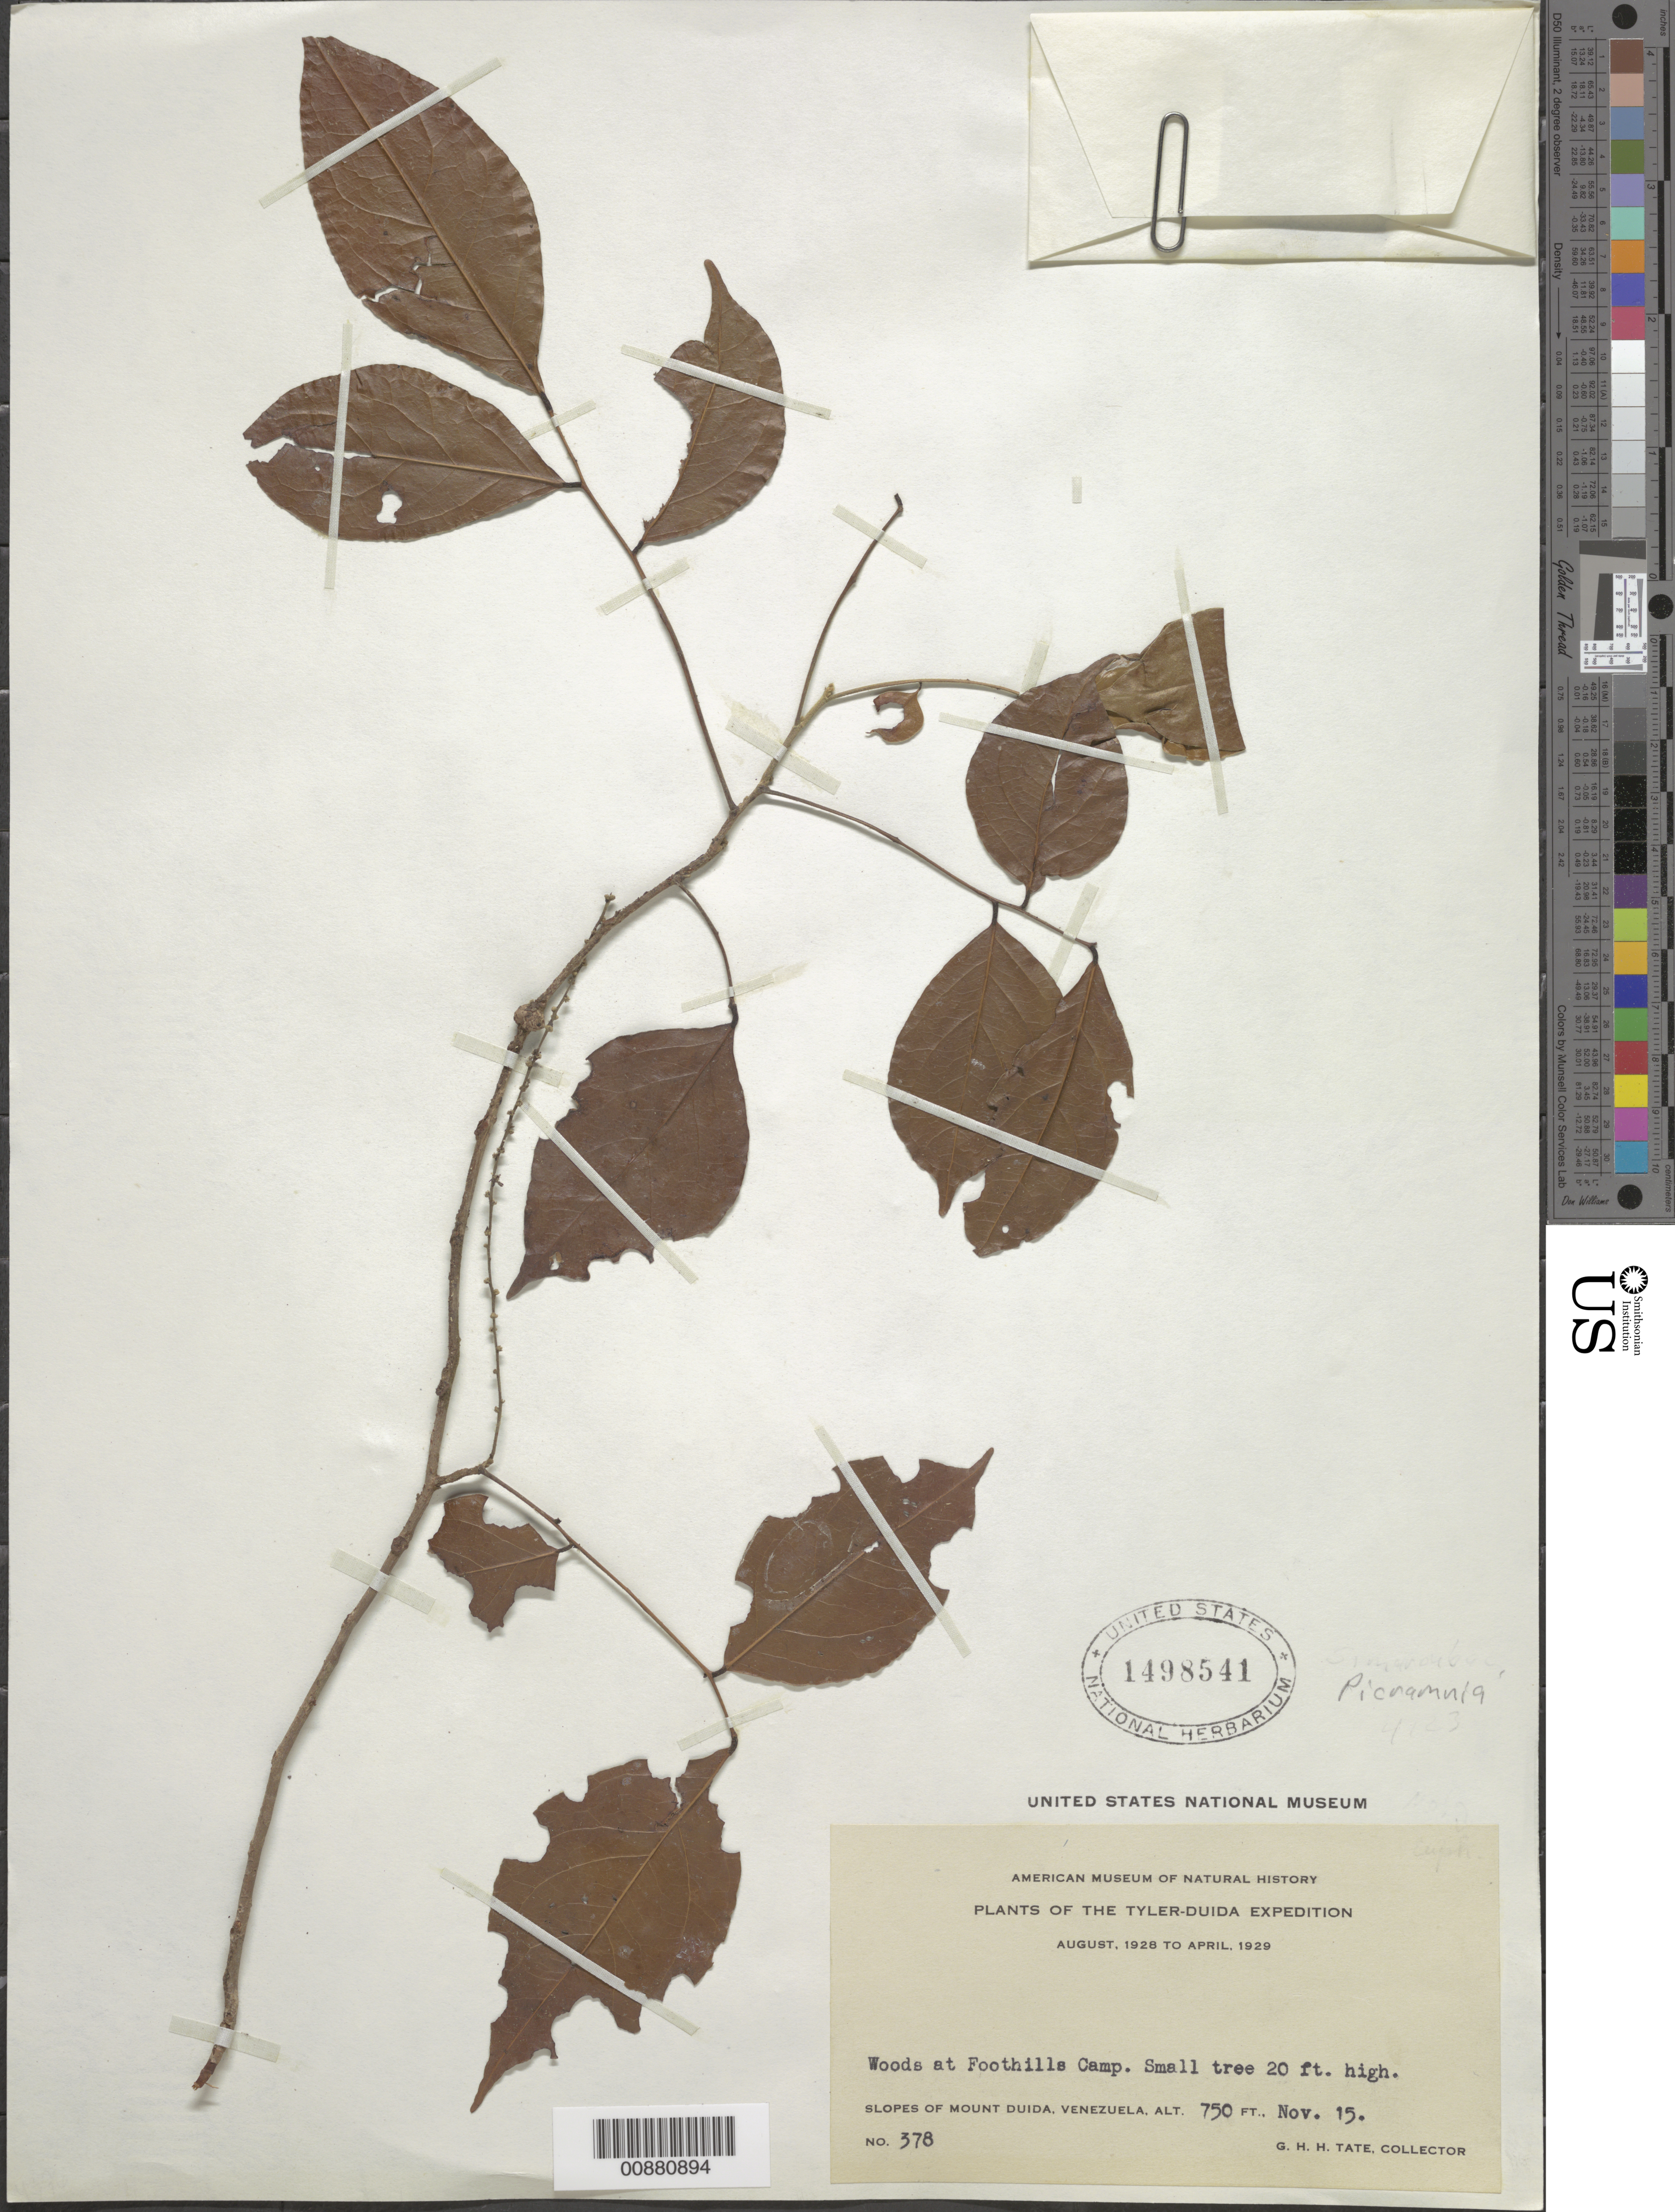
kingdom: Plantae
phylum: Tracheophyta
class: Magnoliopsida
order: Picramniales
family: Picramniaceae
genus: Picramnia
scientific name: Picramnia sp.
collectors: G. H. H.Tate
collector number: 378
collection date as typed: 15-Nov-28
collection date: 1928-11-15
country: Venezuela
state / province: Amazonas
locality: Mount Duida, foothills camp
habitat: Woods at camp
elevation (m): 229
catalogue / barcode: US 1498541